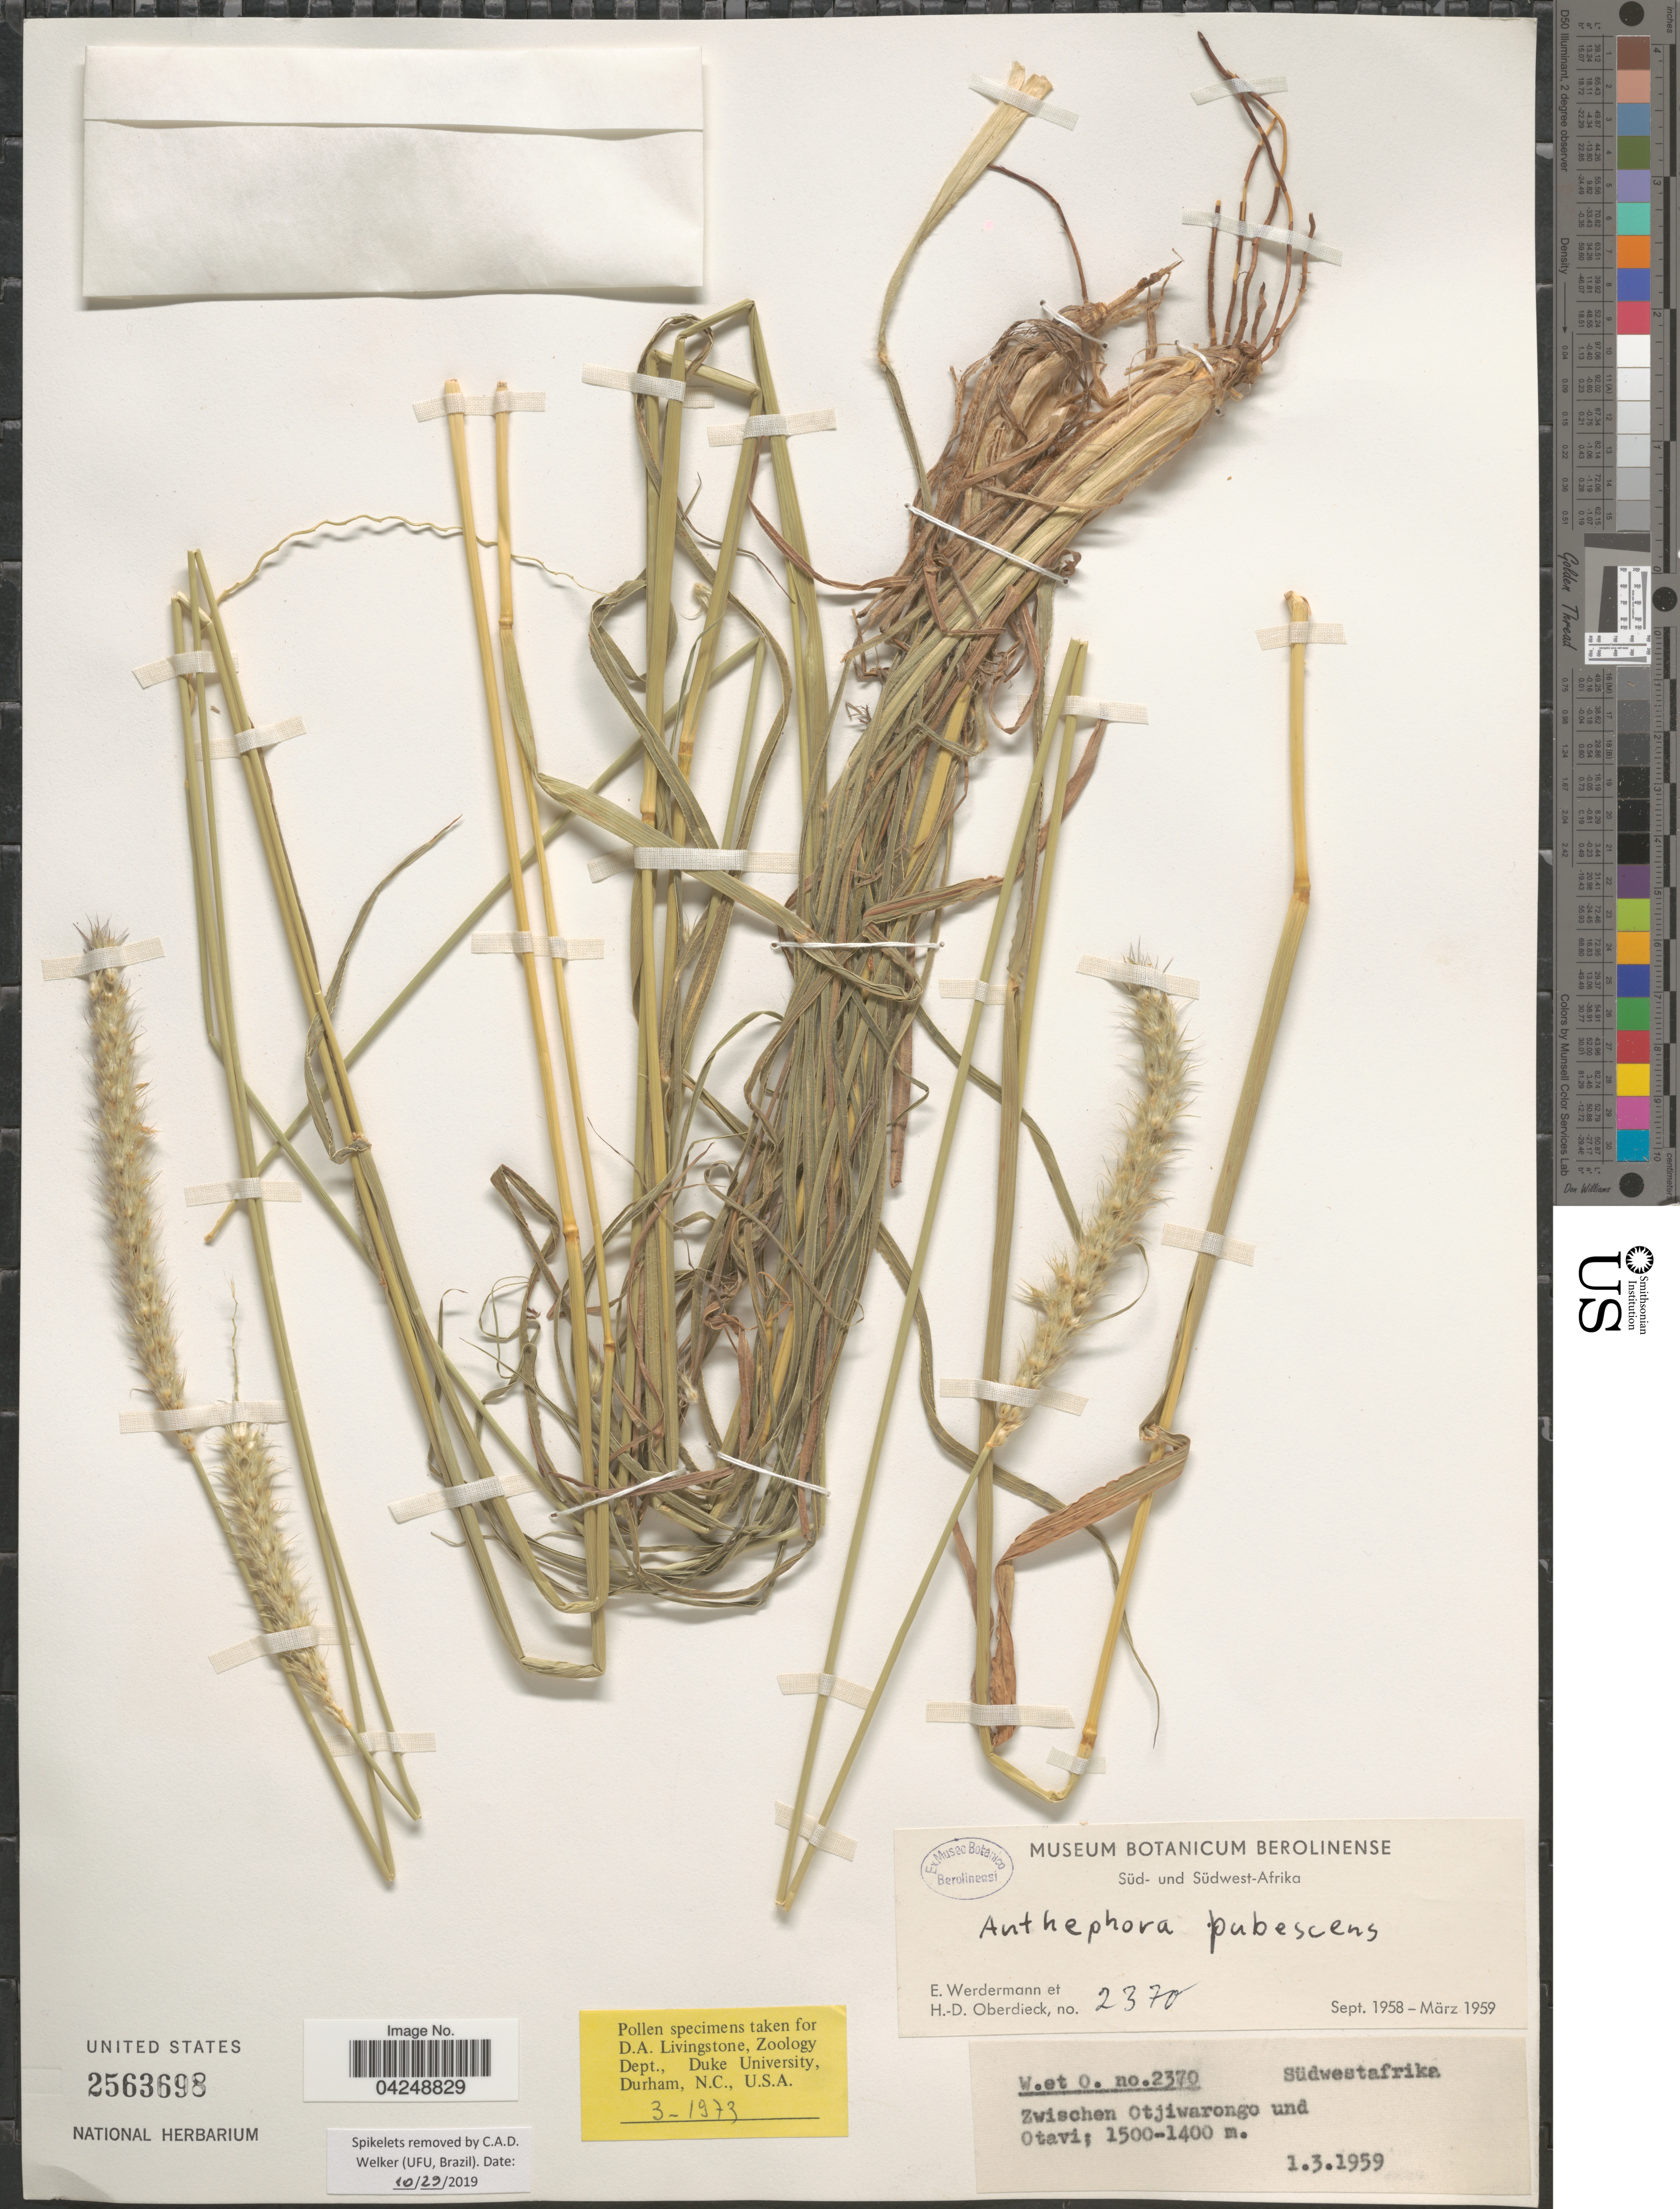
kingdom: Plantae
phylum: Tracheophyta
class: Liliopsida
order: Poales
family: Poaceae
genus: Anthephora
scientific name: Anthephora pubescens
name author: Nees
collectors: E. Werdermann & H. Oberdieck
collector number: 2370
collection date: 1959-03-01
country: Namibia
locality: Südwestafrika. Zwischen Otjiwarongo und Otavi.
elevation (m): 1400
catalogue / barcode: US 2563698